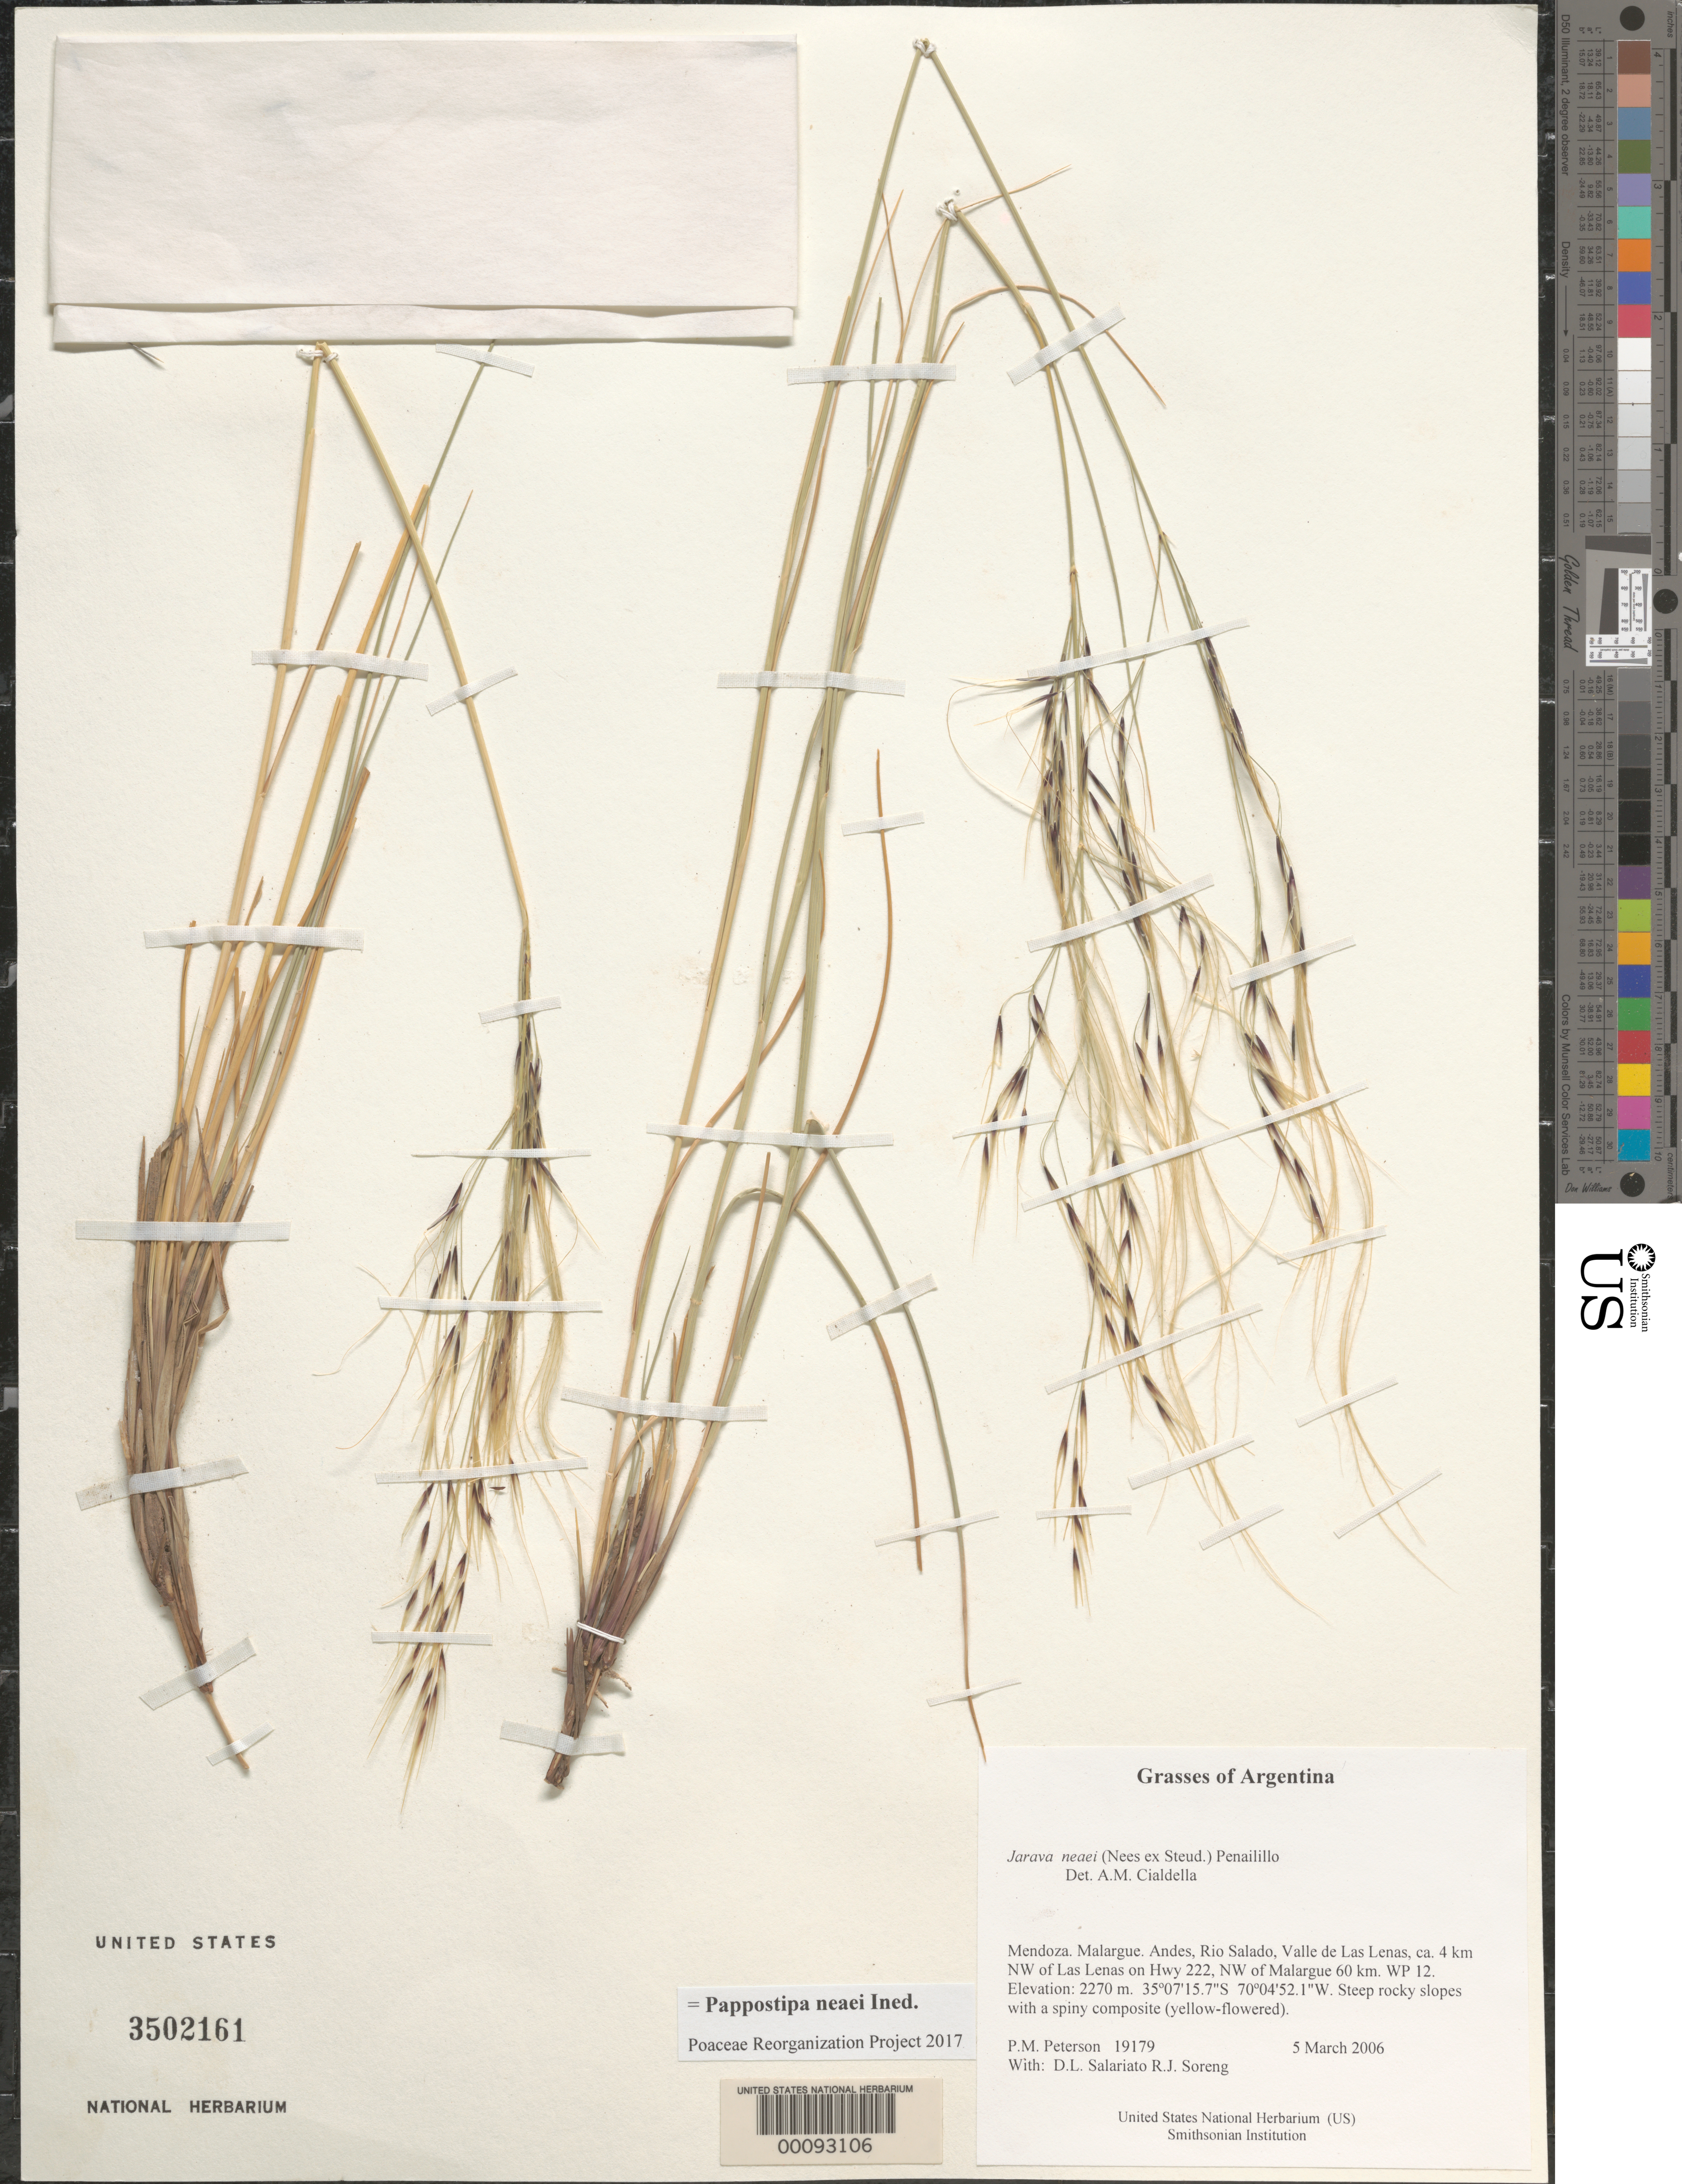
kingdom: Plantae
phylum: Tracheophyta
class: Liliopsida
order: Poales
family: Poaceae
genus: Pappostipa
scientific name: Pappostipa neaei ined.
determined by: Poaceae Reorganization Project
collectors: P. M. Peterson, R. J. Soreng, D. Salariato & A. Panizza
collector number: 19179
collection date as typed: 05 Mar 2006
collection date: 2006-03-05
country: Argentina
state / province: Mendoza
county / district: Malargue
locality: Andes, Rio Salado, Valle de Las Lenas, ca. 4 km NW of Las Lenas on Hwy 222, NW of Malargue 60 km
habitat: Steep rocky slopes with a spiny composite (yellow-flowered)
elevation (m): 2270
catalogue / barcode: US 3502161